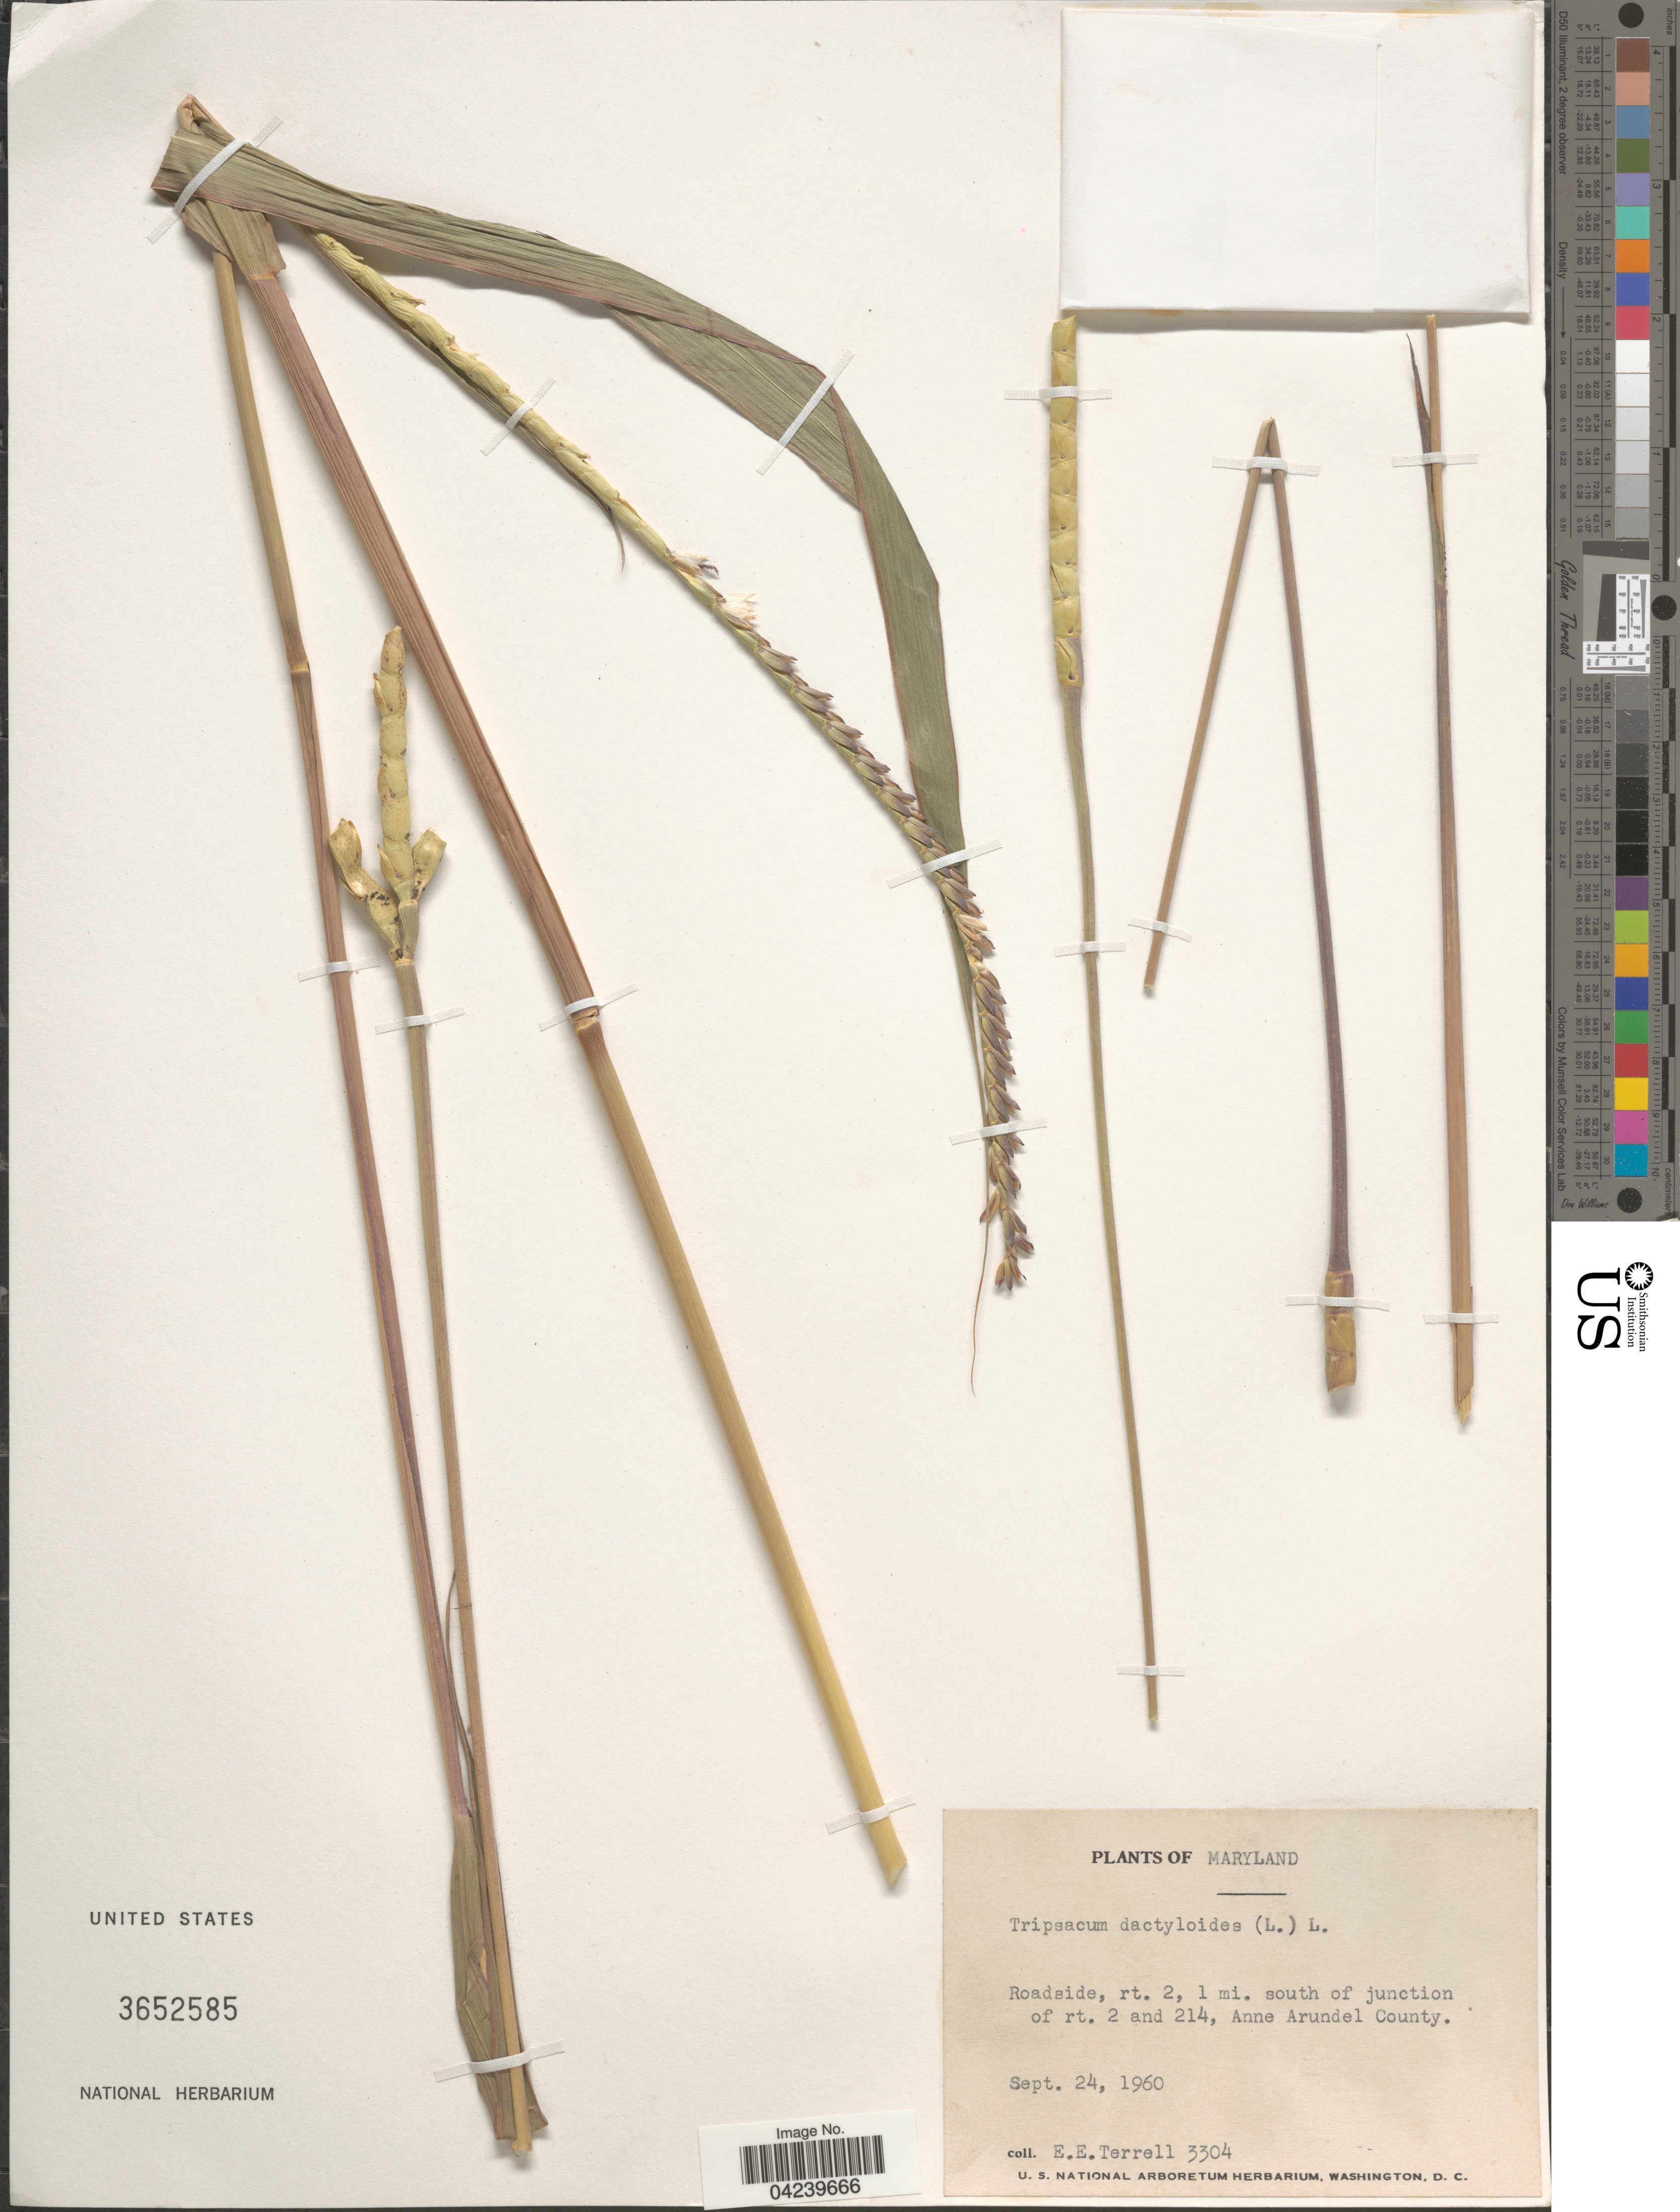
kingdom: Plantae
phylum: Tracheophyta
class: Liliopsida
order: Poales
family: Poaceae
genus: Tripsacum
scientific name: Tripsacum dactyloides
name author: (L.) L.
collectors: E. E. Terrell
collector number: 3304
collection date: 1960-09-24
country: United States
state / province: Maryland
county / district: Anne Arundel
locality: Roadside, rt. 2, 1 mi. south of junction of rt. 2 and 214, Anne Arundel County.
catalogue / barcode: US 3652585